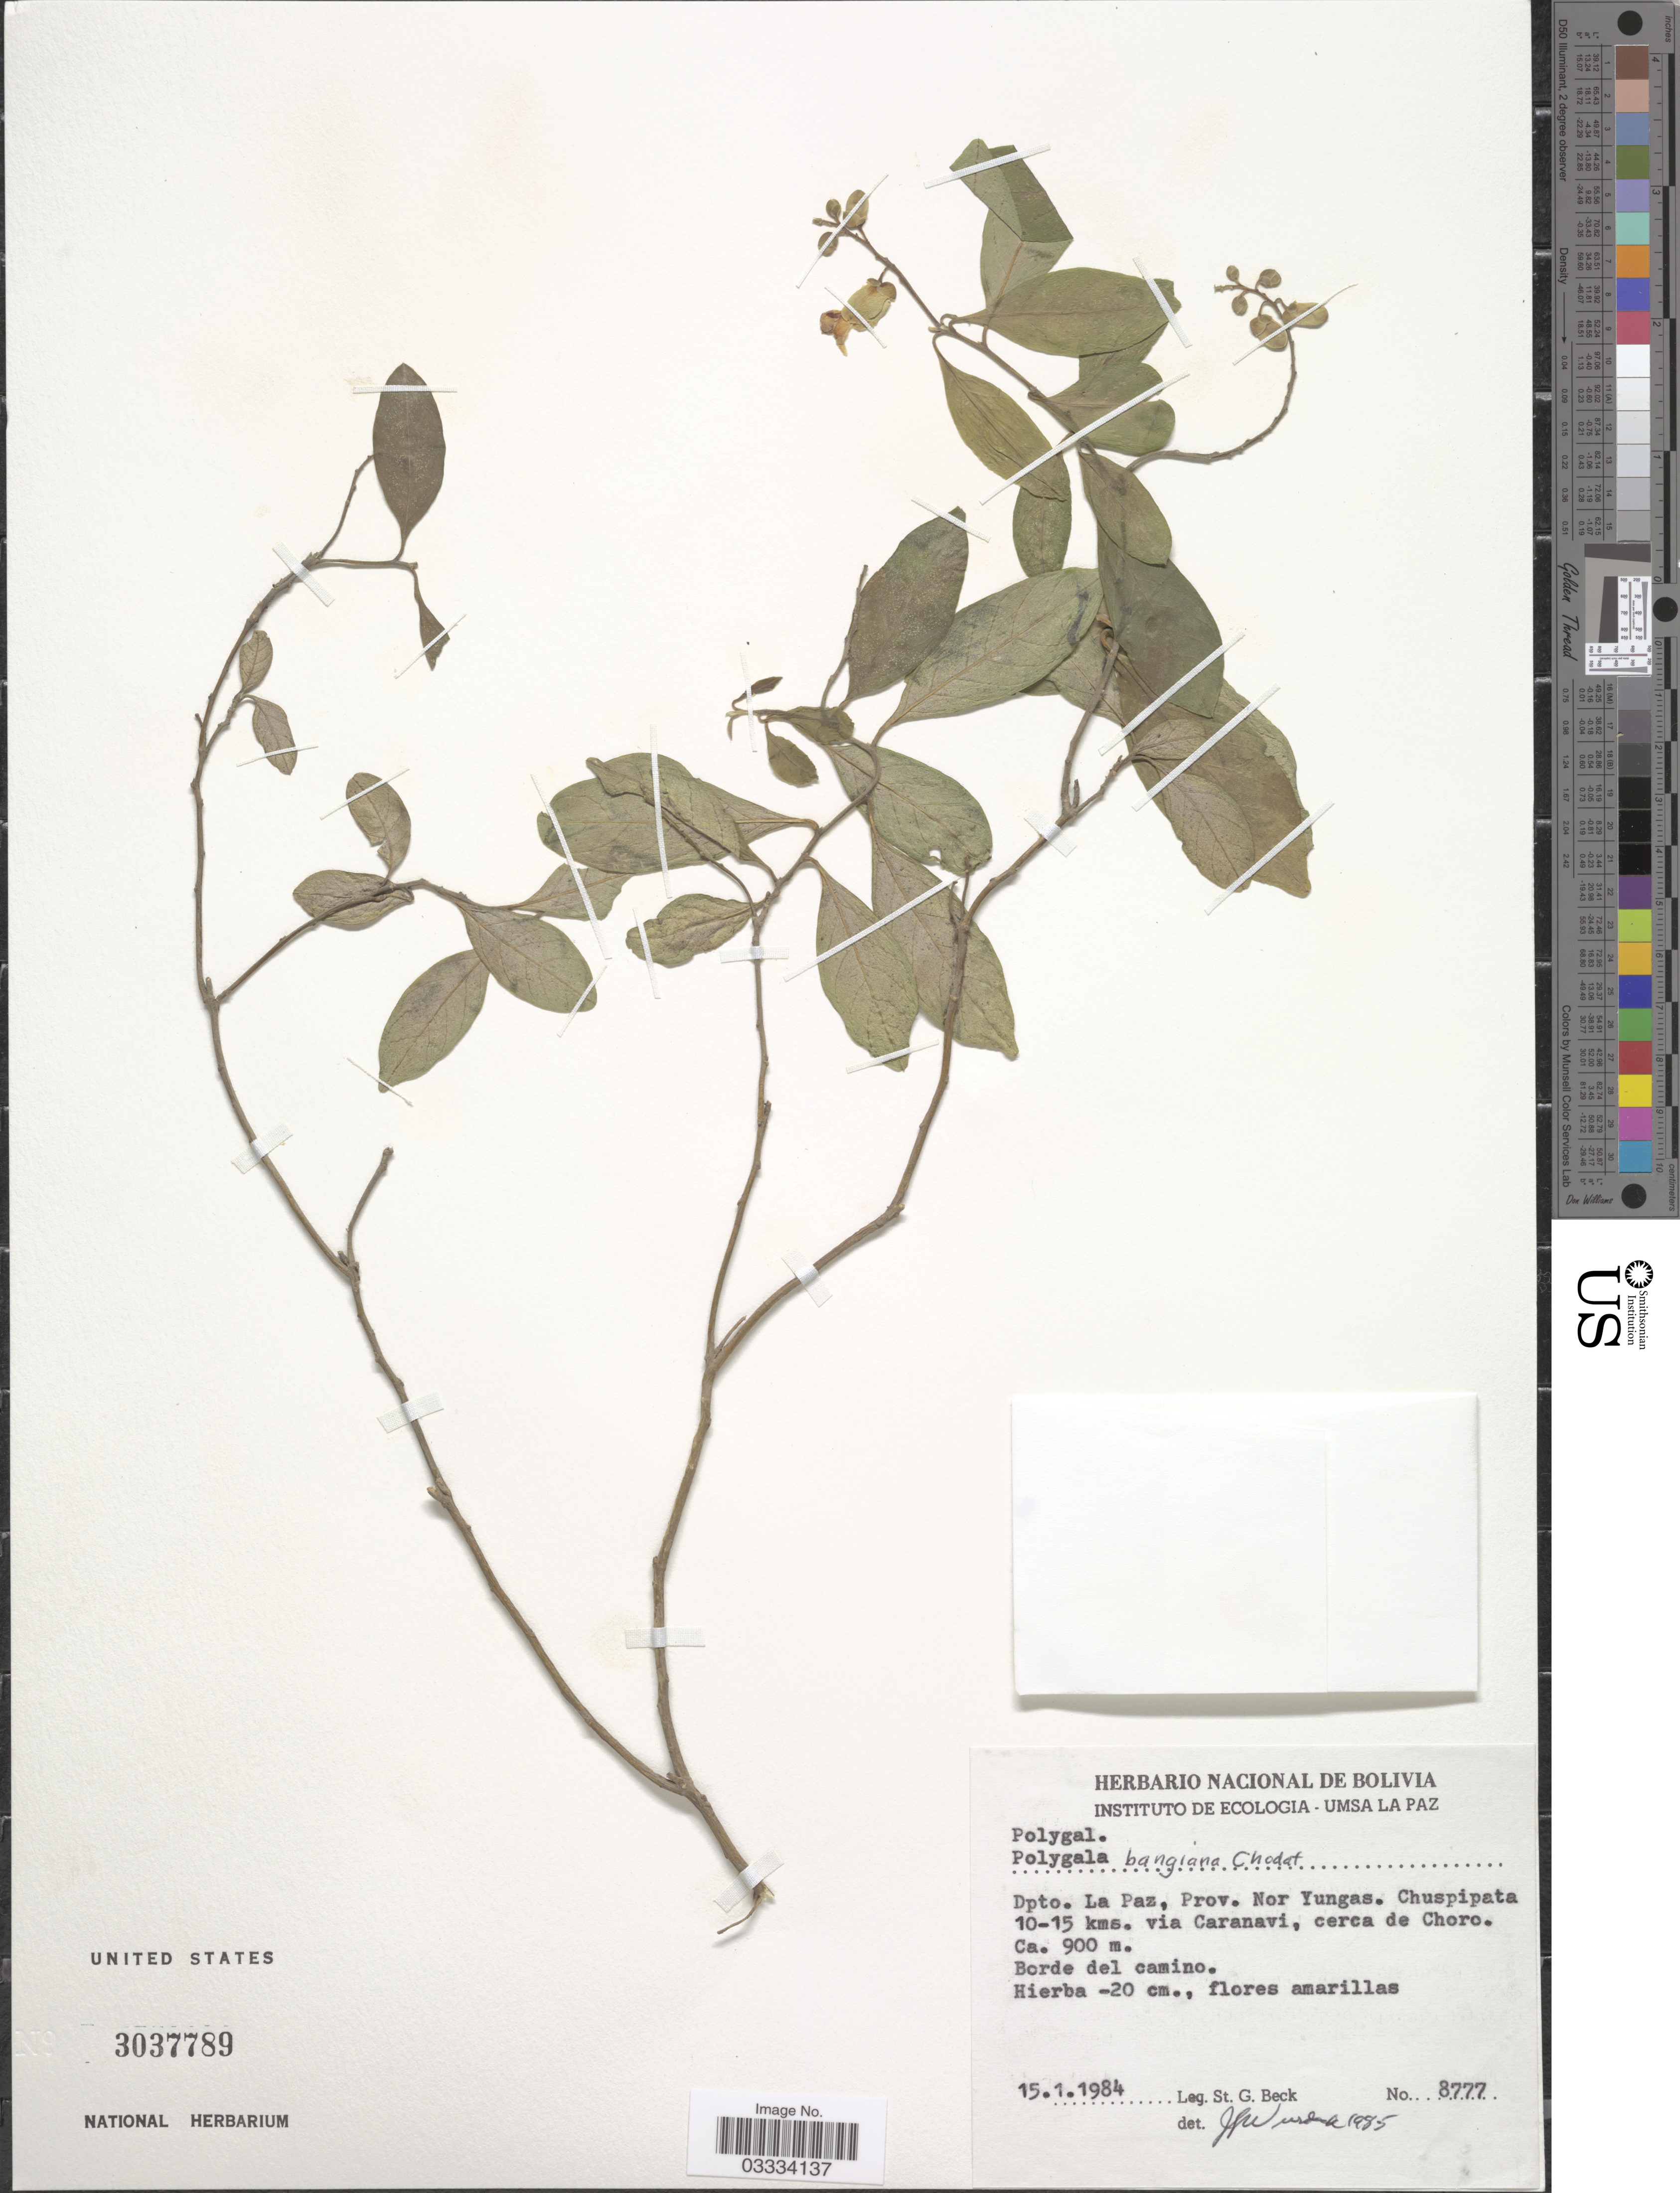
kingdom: Plantae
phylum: Tracheophyta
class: Magnoliopsida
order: Fabales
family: Polygalaceae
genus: Caamembeca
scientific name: Caamembeca andina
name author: (A.W. Benn.) J.F.B. Pastore & Mabb.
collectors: S. G. Beck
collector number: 8777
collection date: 1984-01-15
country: Bolivia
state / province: La Paz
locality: Dpto. La Paz, Prov. Nor Yungas. Chuspipata 10-15 kms. via Caranavi, cerca de Choro.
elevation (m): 900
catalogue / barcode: US 3037789